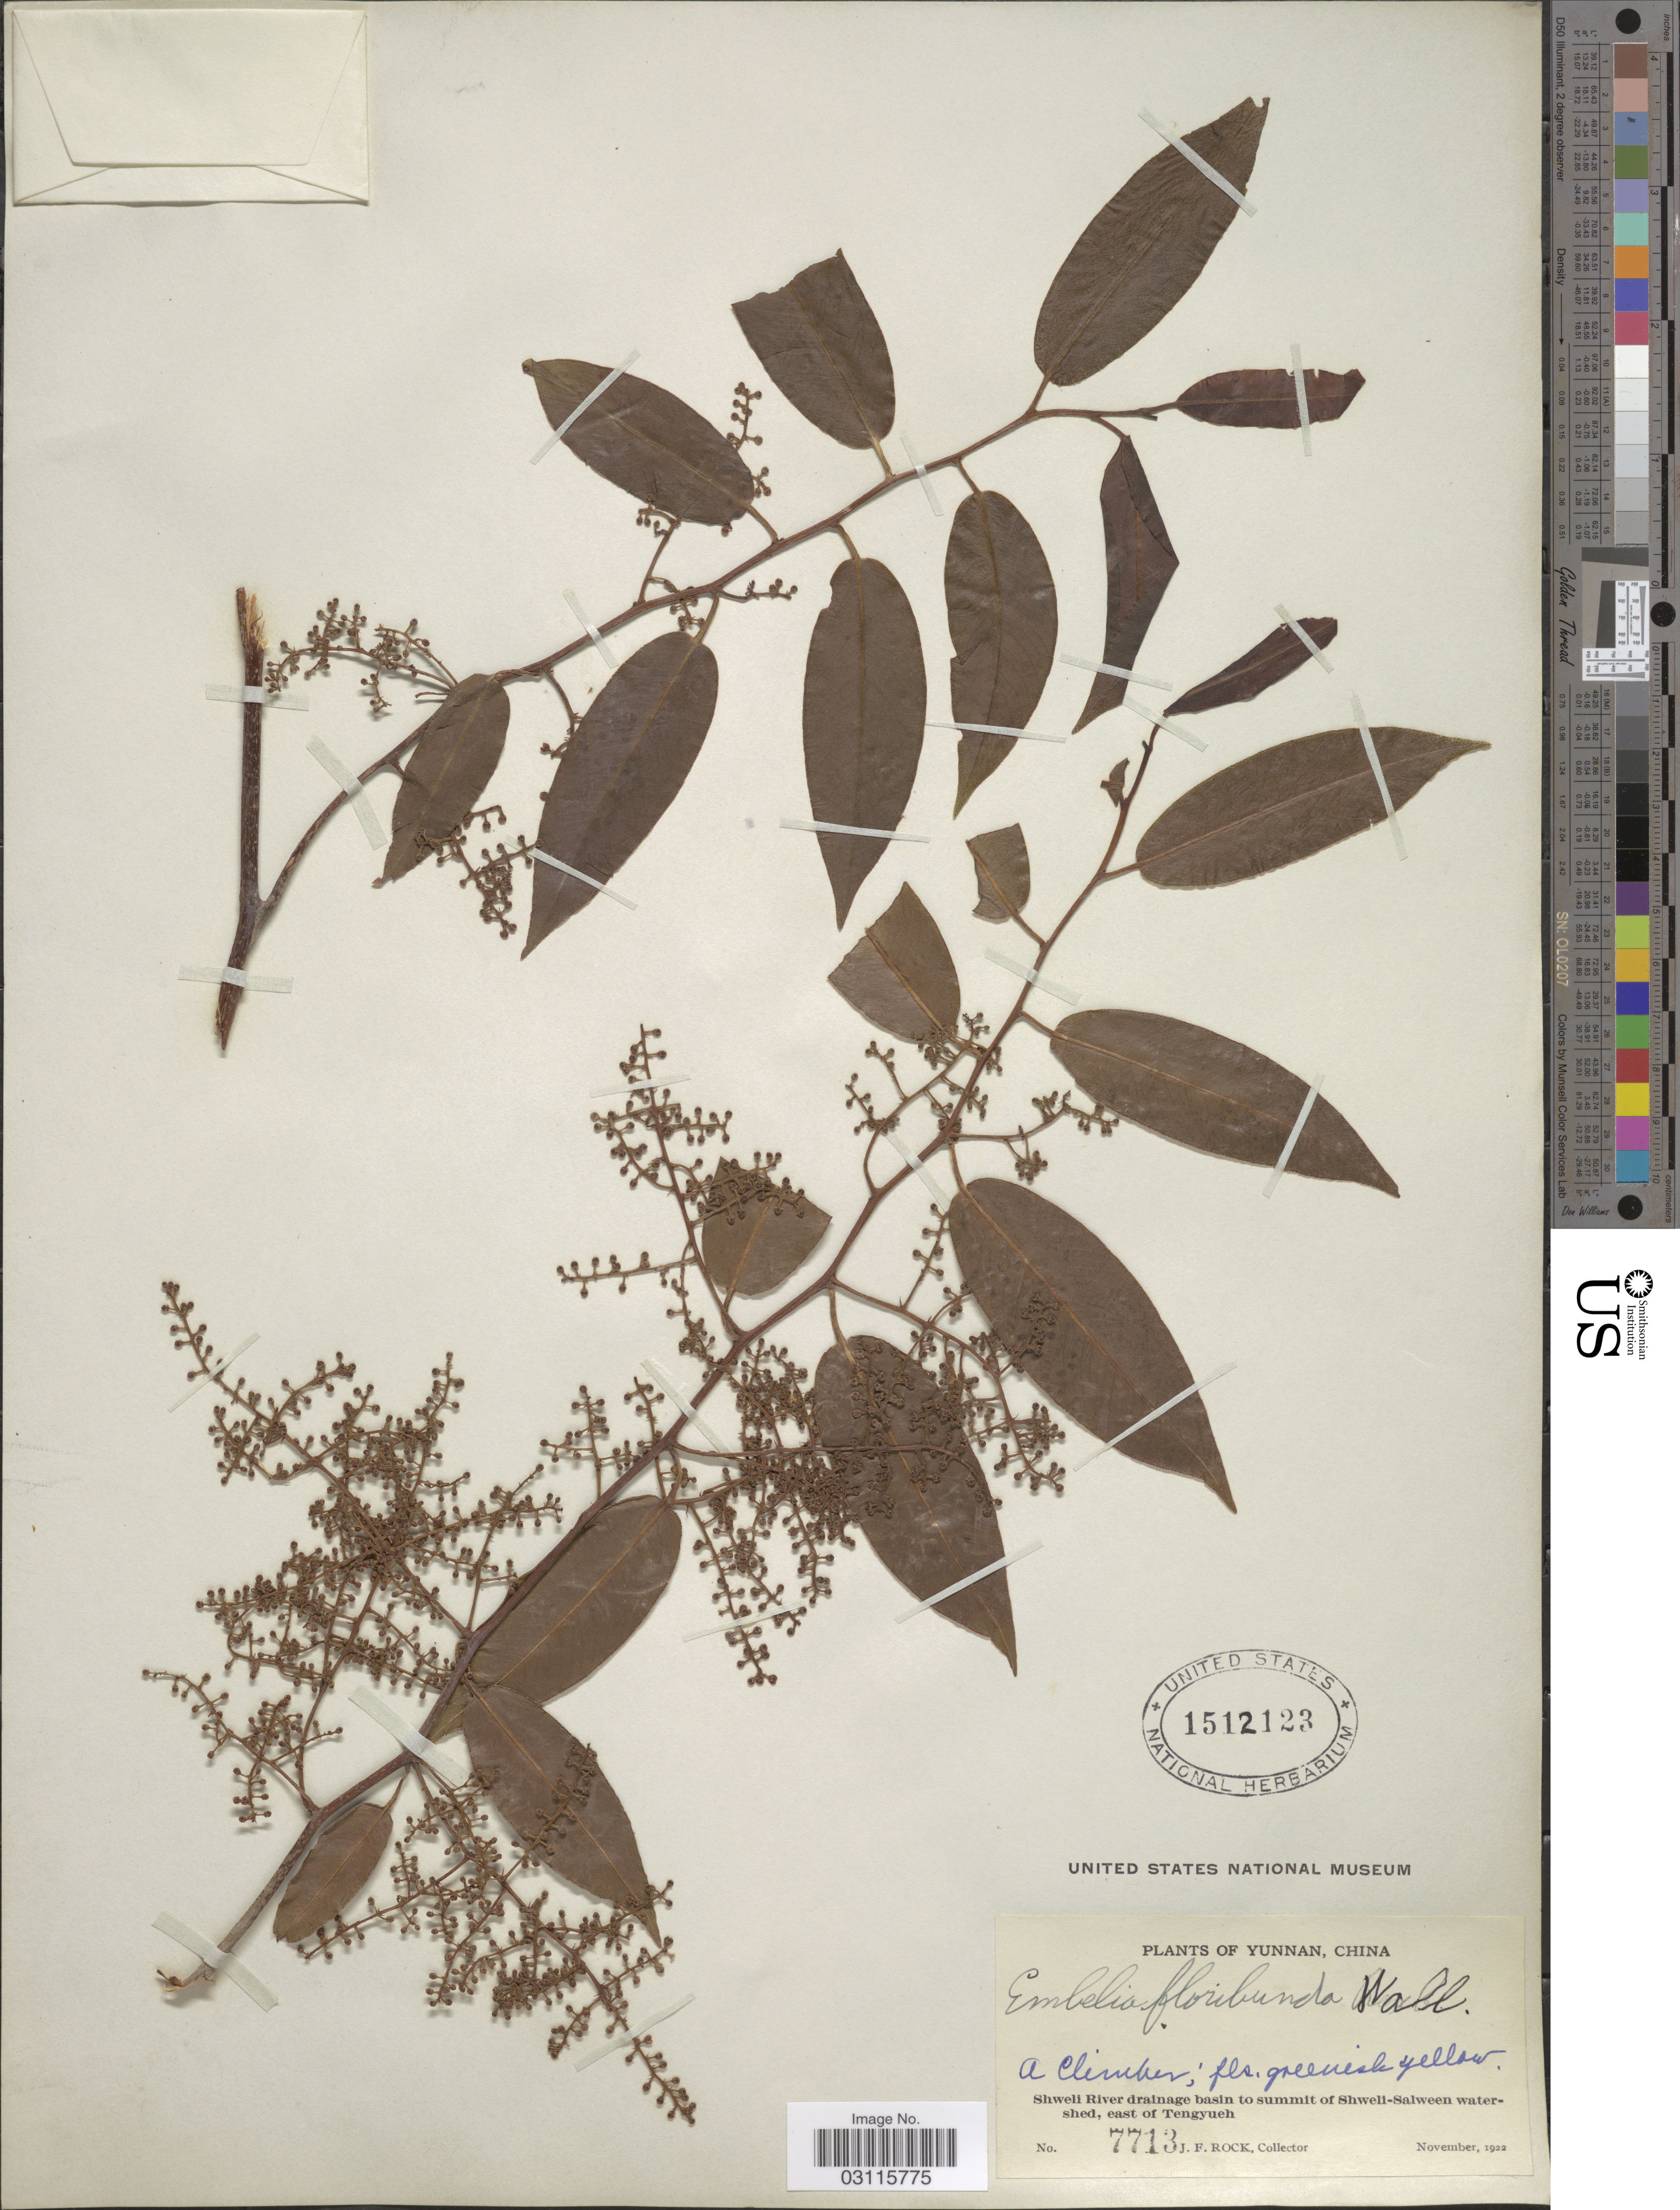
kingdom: Plantae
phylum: Tracheophyta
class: Magnoliopsida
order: Ericales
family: Primulaceae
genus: Embelia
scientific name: Embelia floribunda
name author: Wall.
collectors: J. Rock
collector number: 7713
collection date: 1922-11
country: China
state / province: Yunnan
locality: Shweli River drainage basin to summit of Shweli-Salween watershed east of Tengyueh.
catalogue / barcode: US 1512123